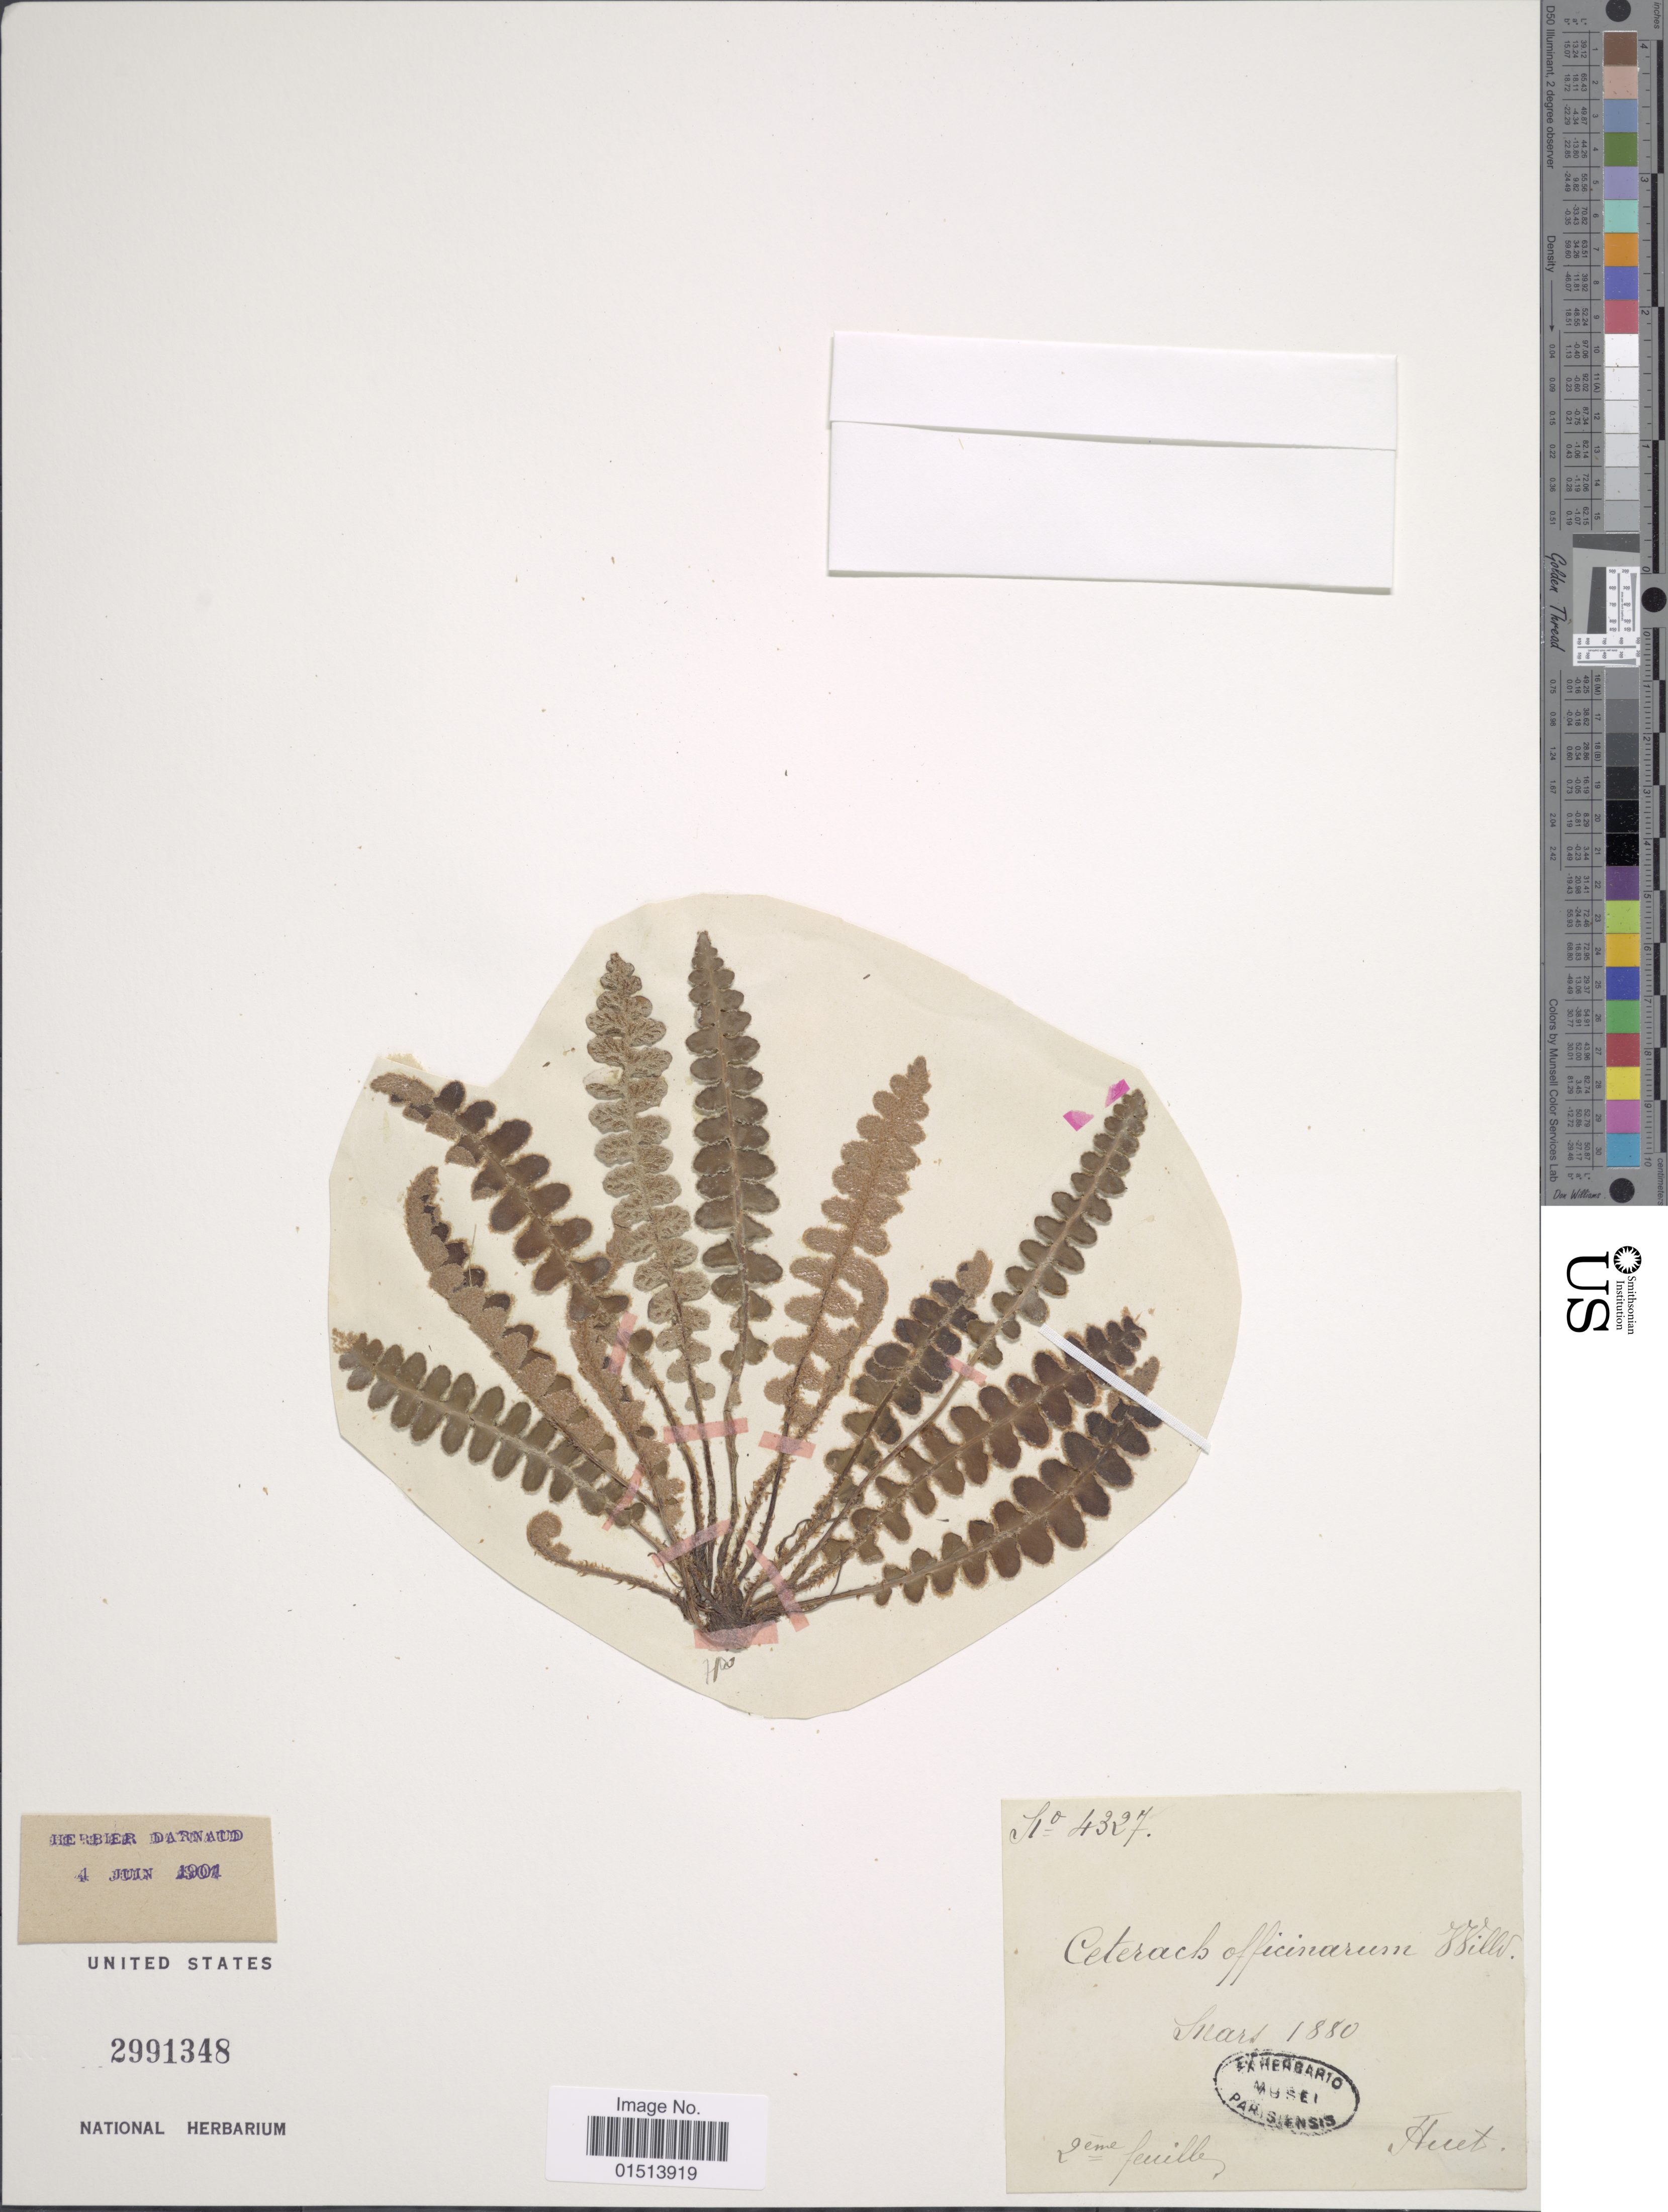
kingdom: Plantae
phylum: Tracheophyta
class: Polypodiopsida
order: Polypodiales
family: Aspleniaceae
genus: Asplenium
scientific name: Asplenium officinarum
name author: DC.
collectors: -. Huet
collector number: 4327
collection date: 1880-03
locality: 2eme feuille [interpreted]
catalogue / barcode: US 2991348